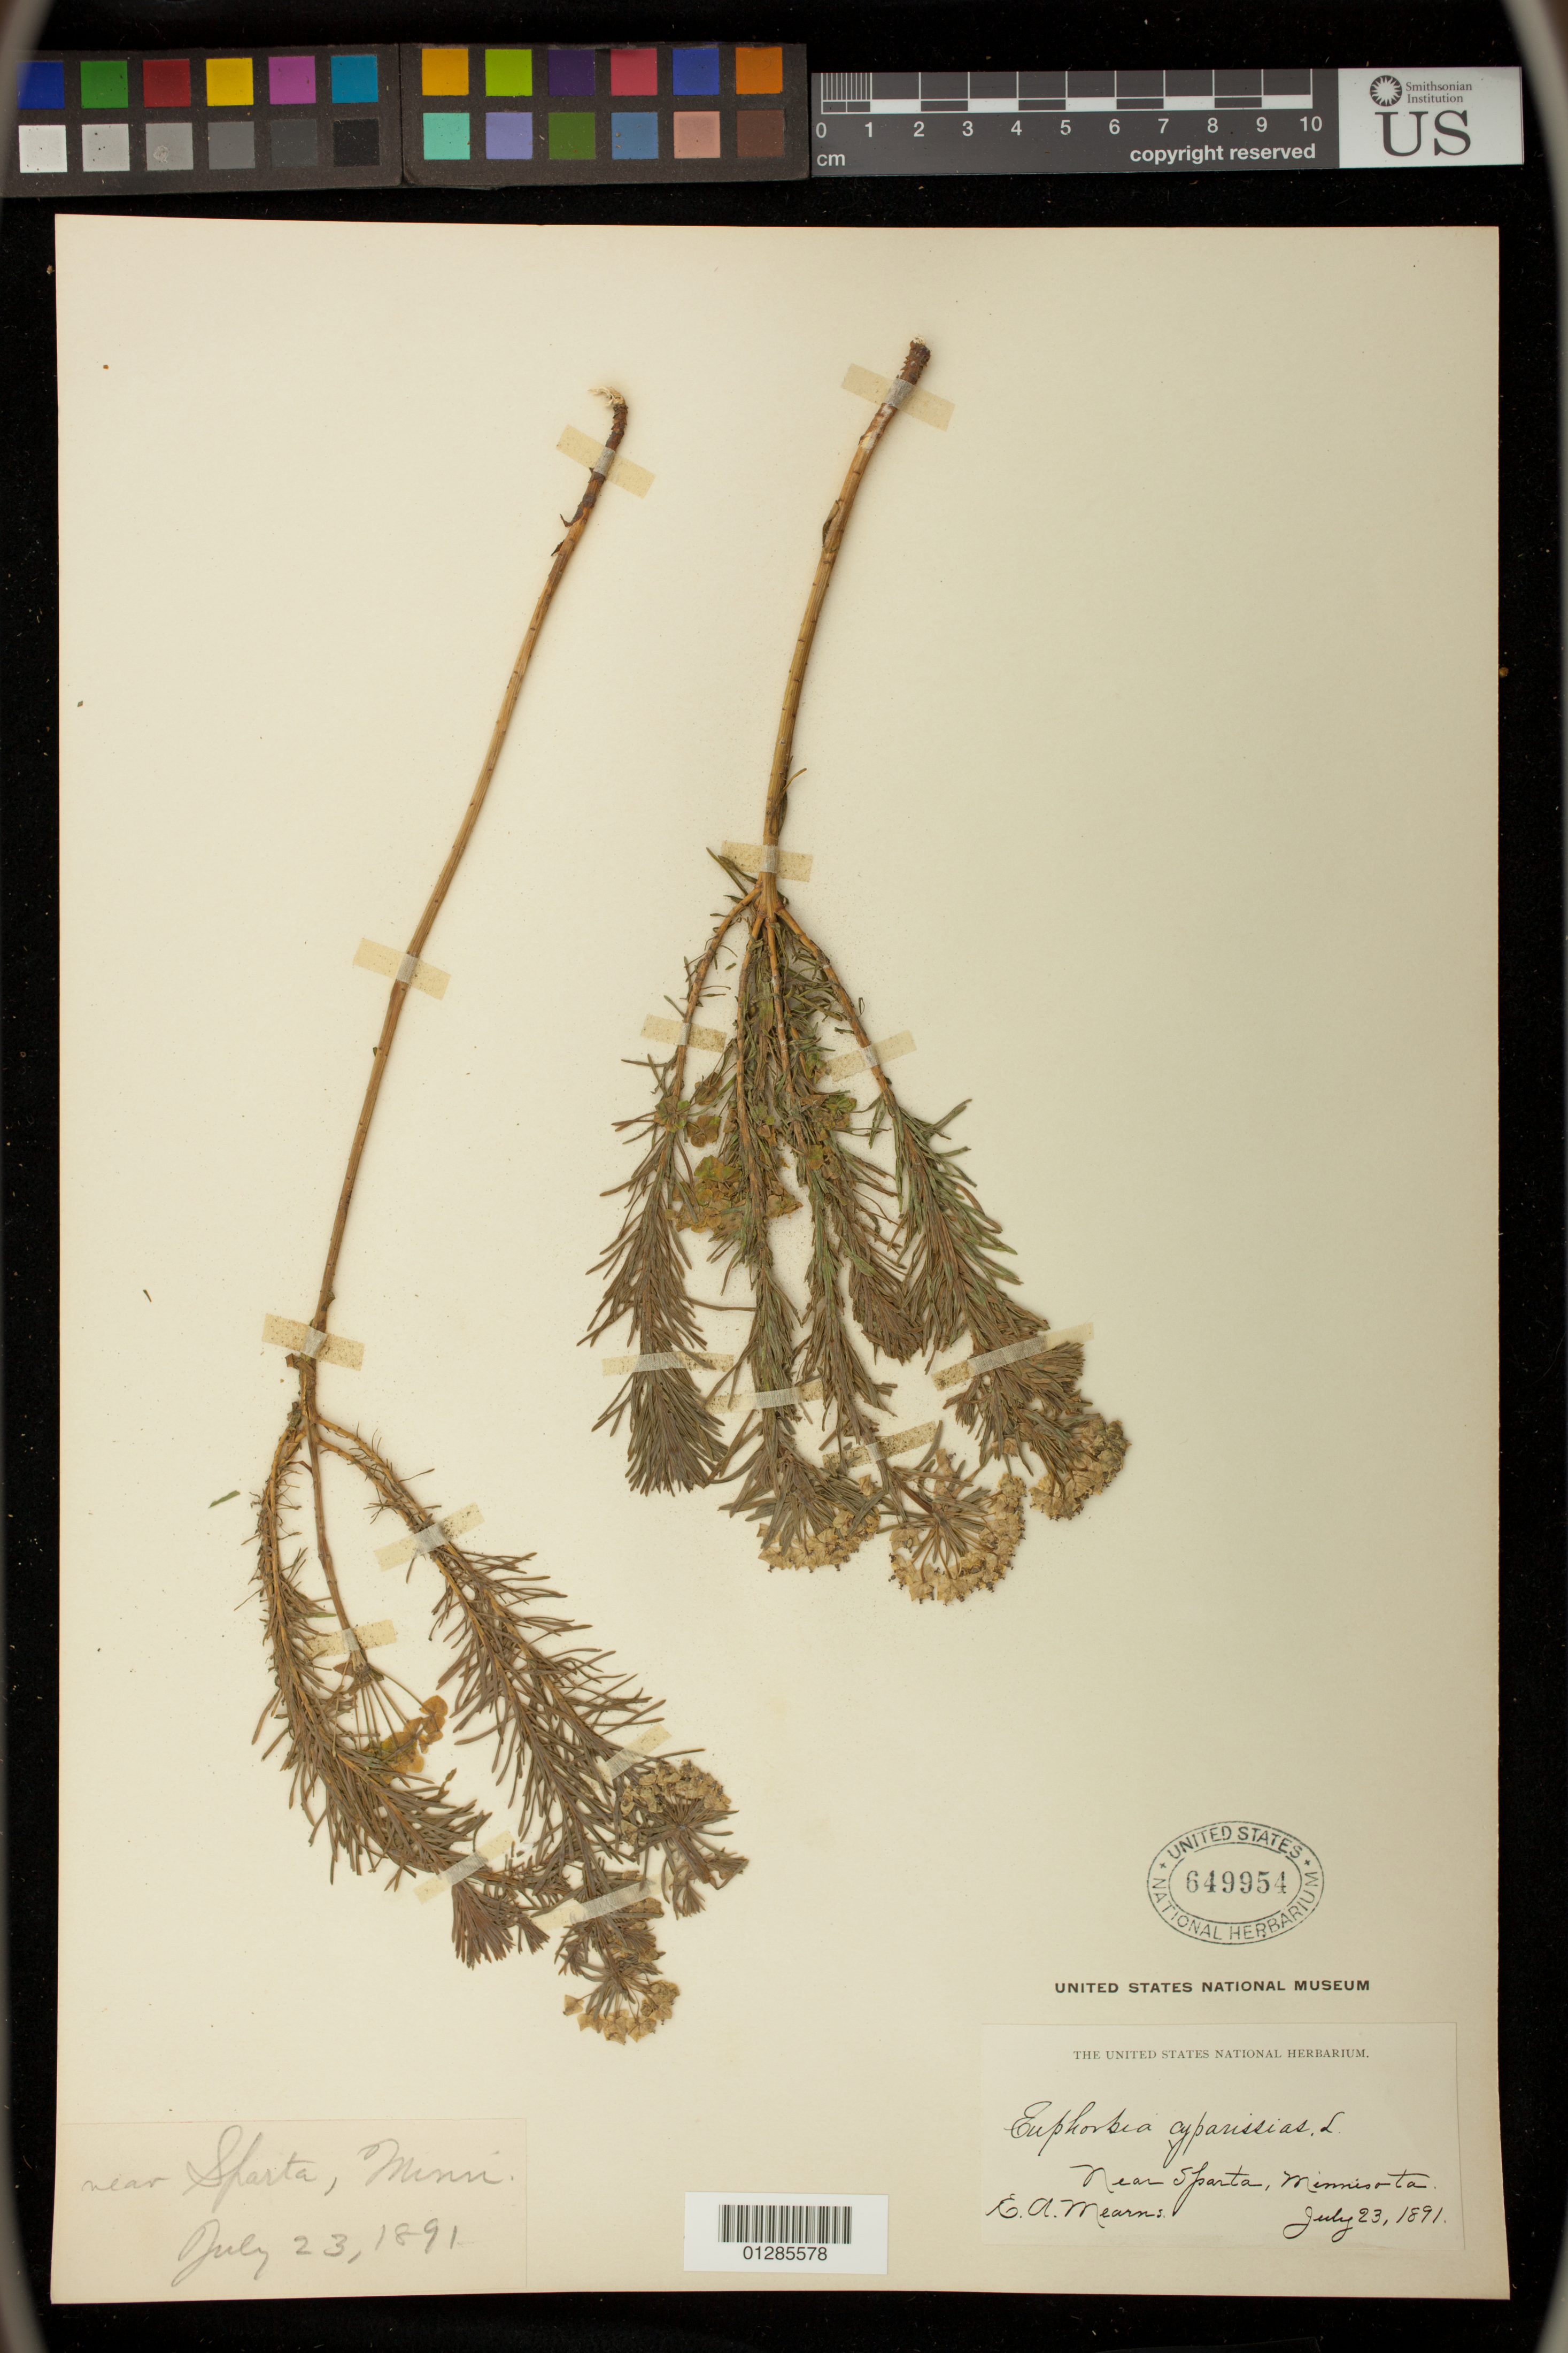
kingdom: Plantae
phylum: Tracheophyta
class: Magnoliopsida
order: Malpighiales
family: Euphorbiaceae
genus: Euphorbia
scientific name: Euphorbia cyparissias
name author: L.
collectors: E. Mearne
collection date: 1891-07-23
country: United States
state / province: Minnesota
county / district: Christian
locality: Near Sparta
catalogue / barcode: US 649954